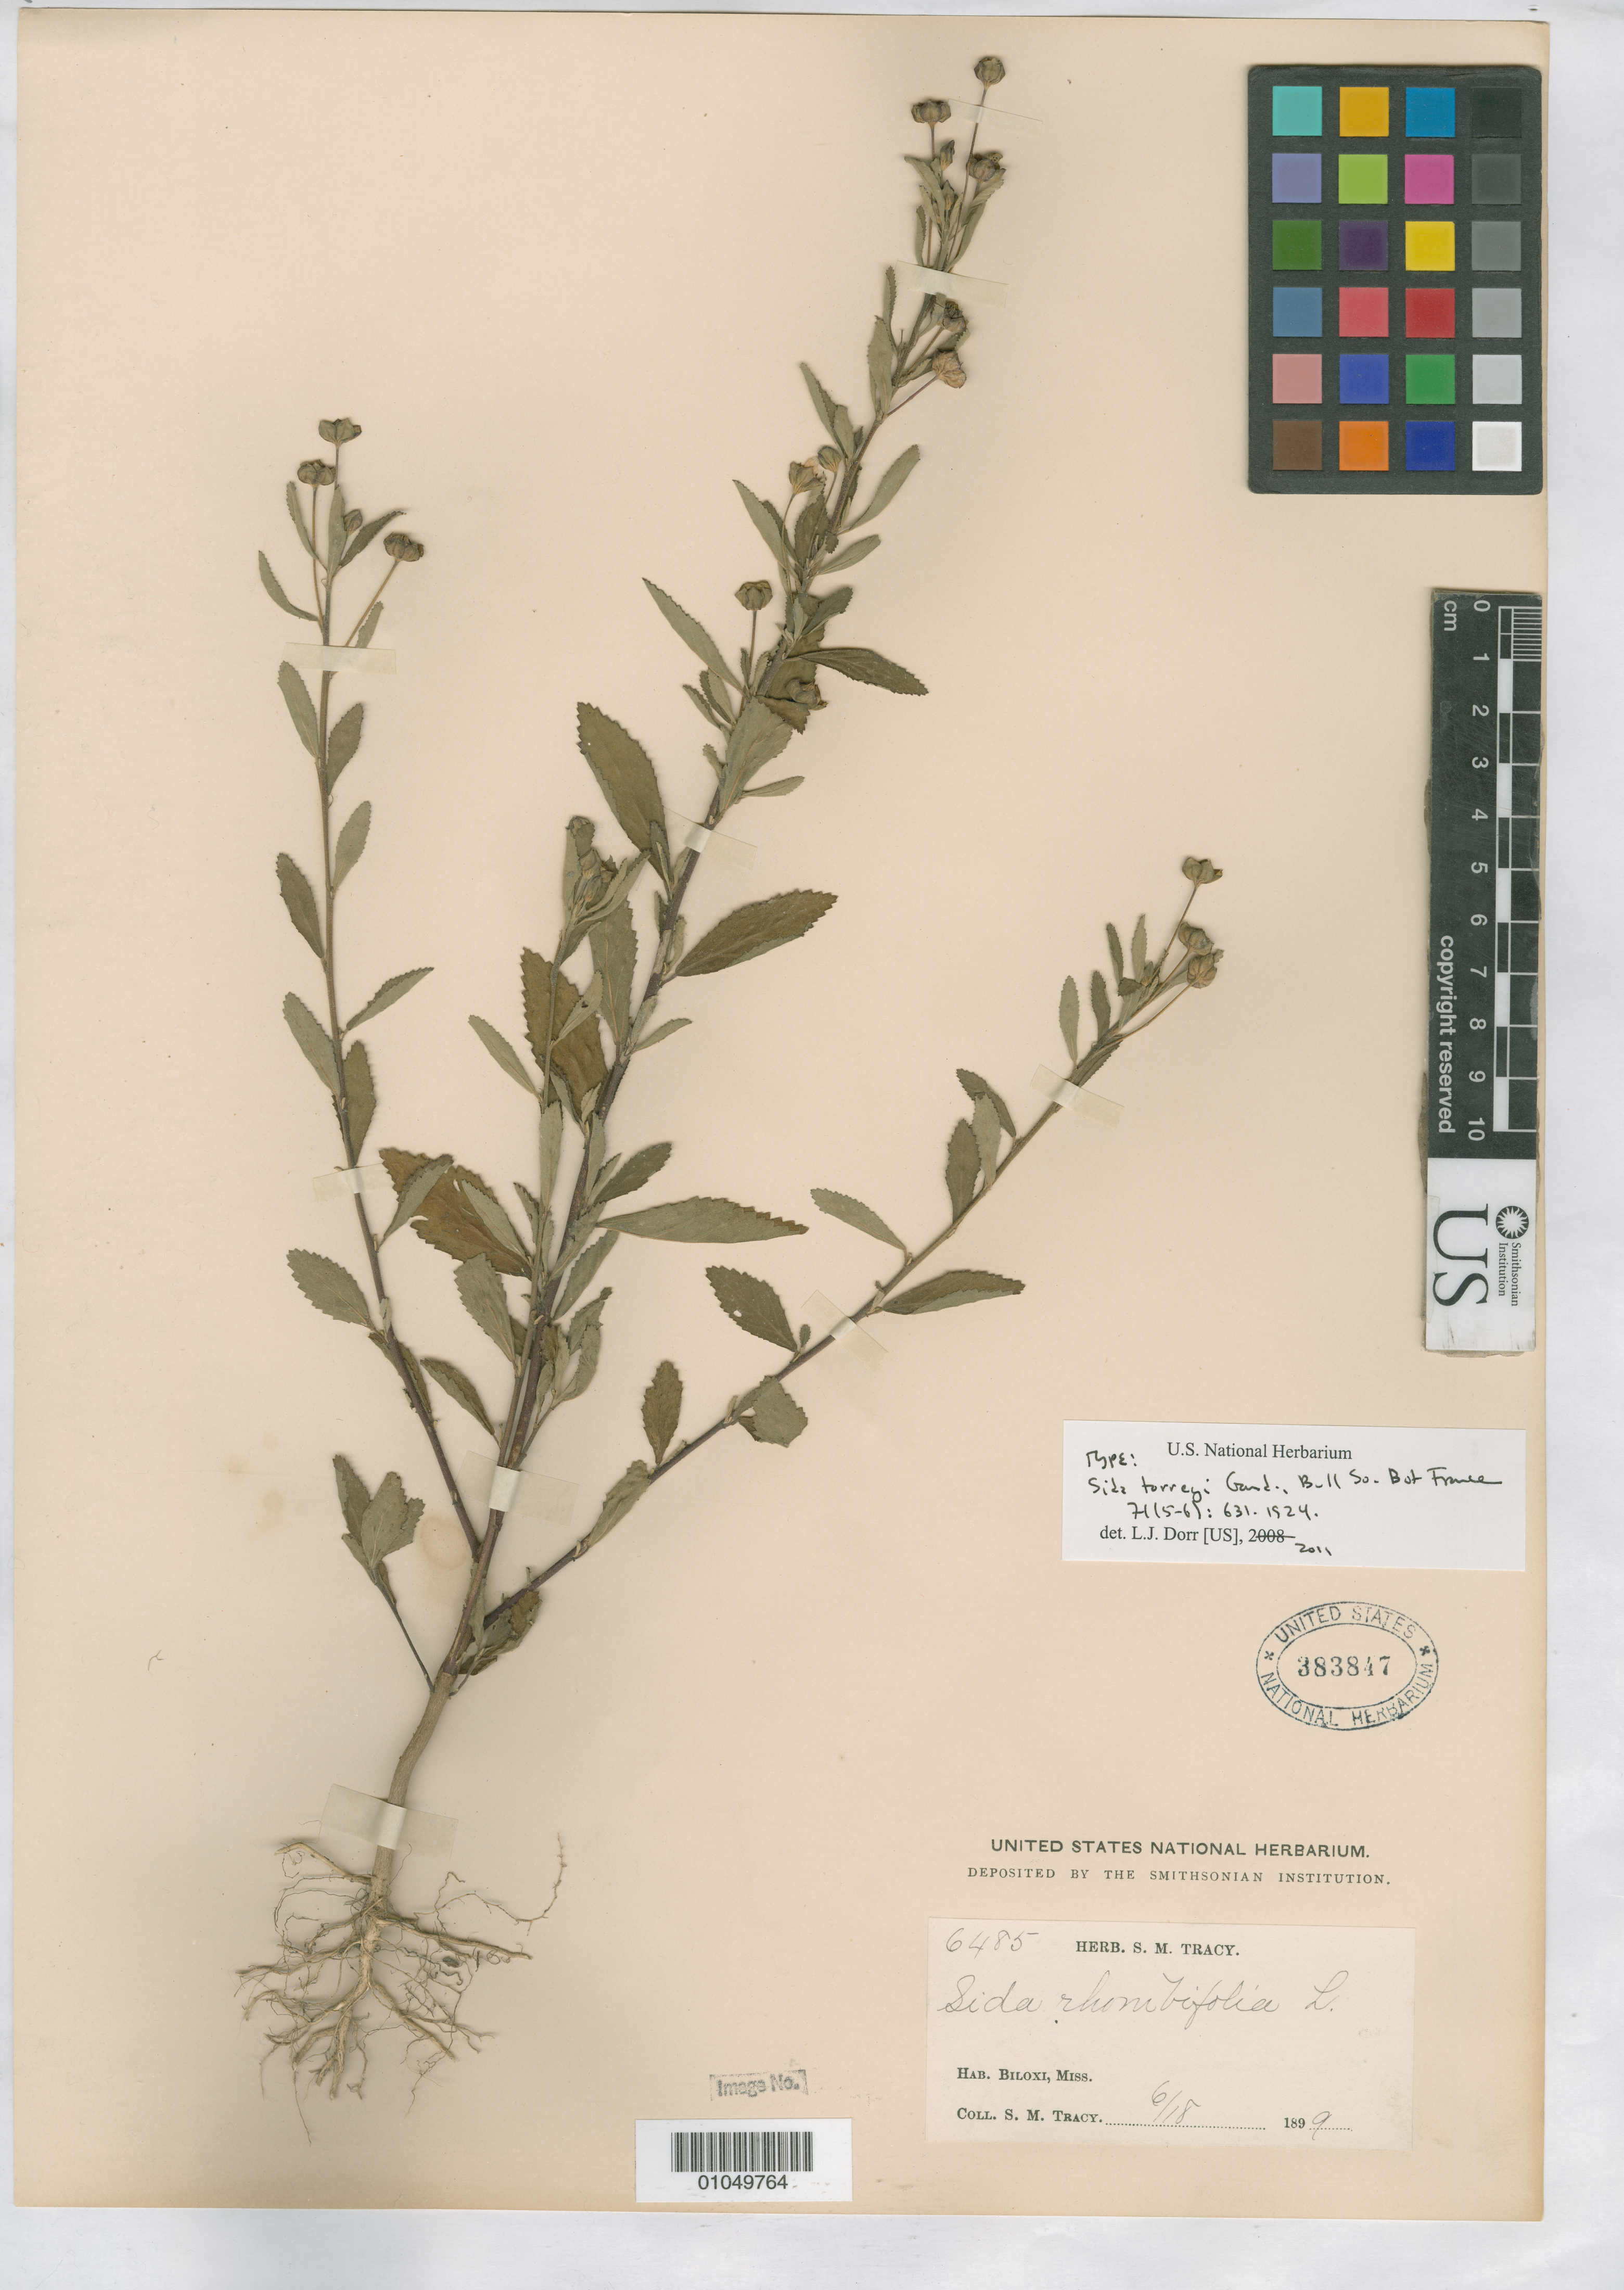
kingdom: Plantae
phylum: Tracheophyta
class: Magnoliopsida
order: Malvales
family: Malvaceae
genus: Sida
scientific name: Sida torreyi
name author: Gand.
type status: Type Collection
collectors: S. M. Tracy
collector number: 6485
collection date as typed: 18 Jun 1899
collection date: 1899-06-18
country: United States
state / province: Mississippi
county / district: Harrison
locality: Biloxi.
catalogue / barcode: US 383847